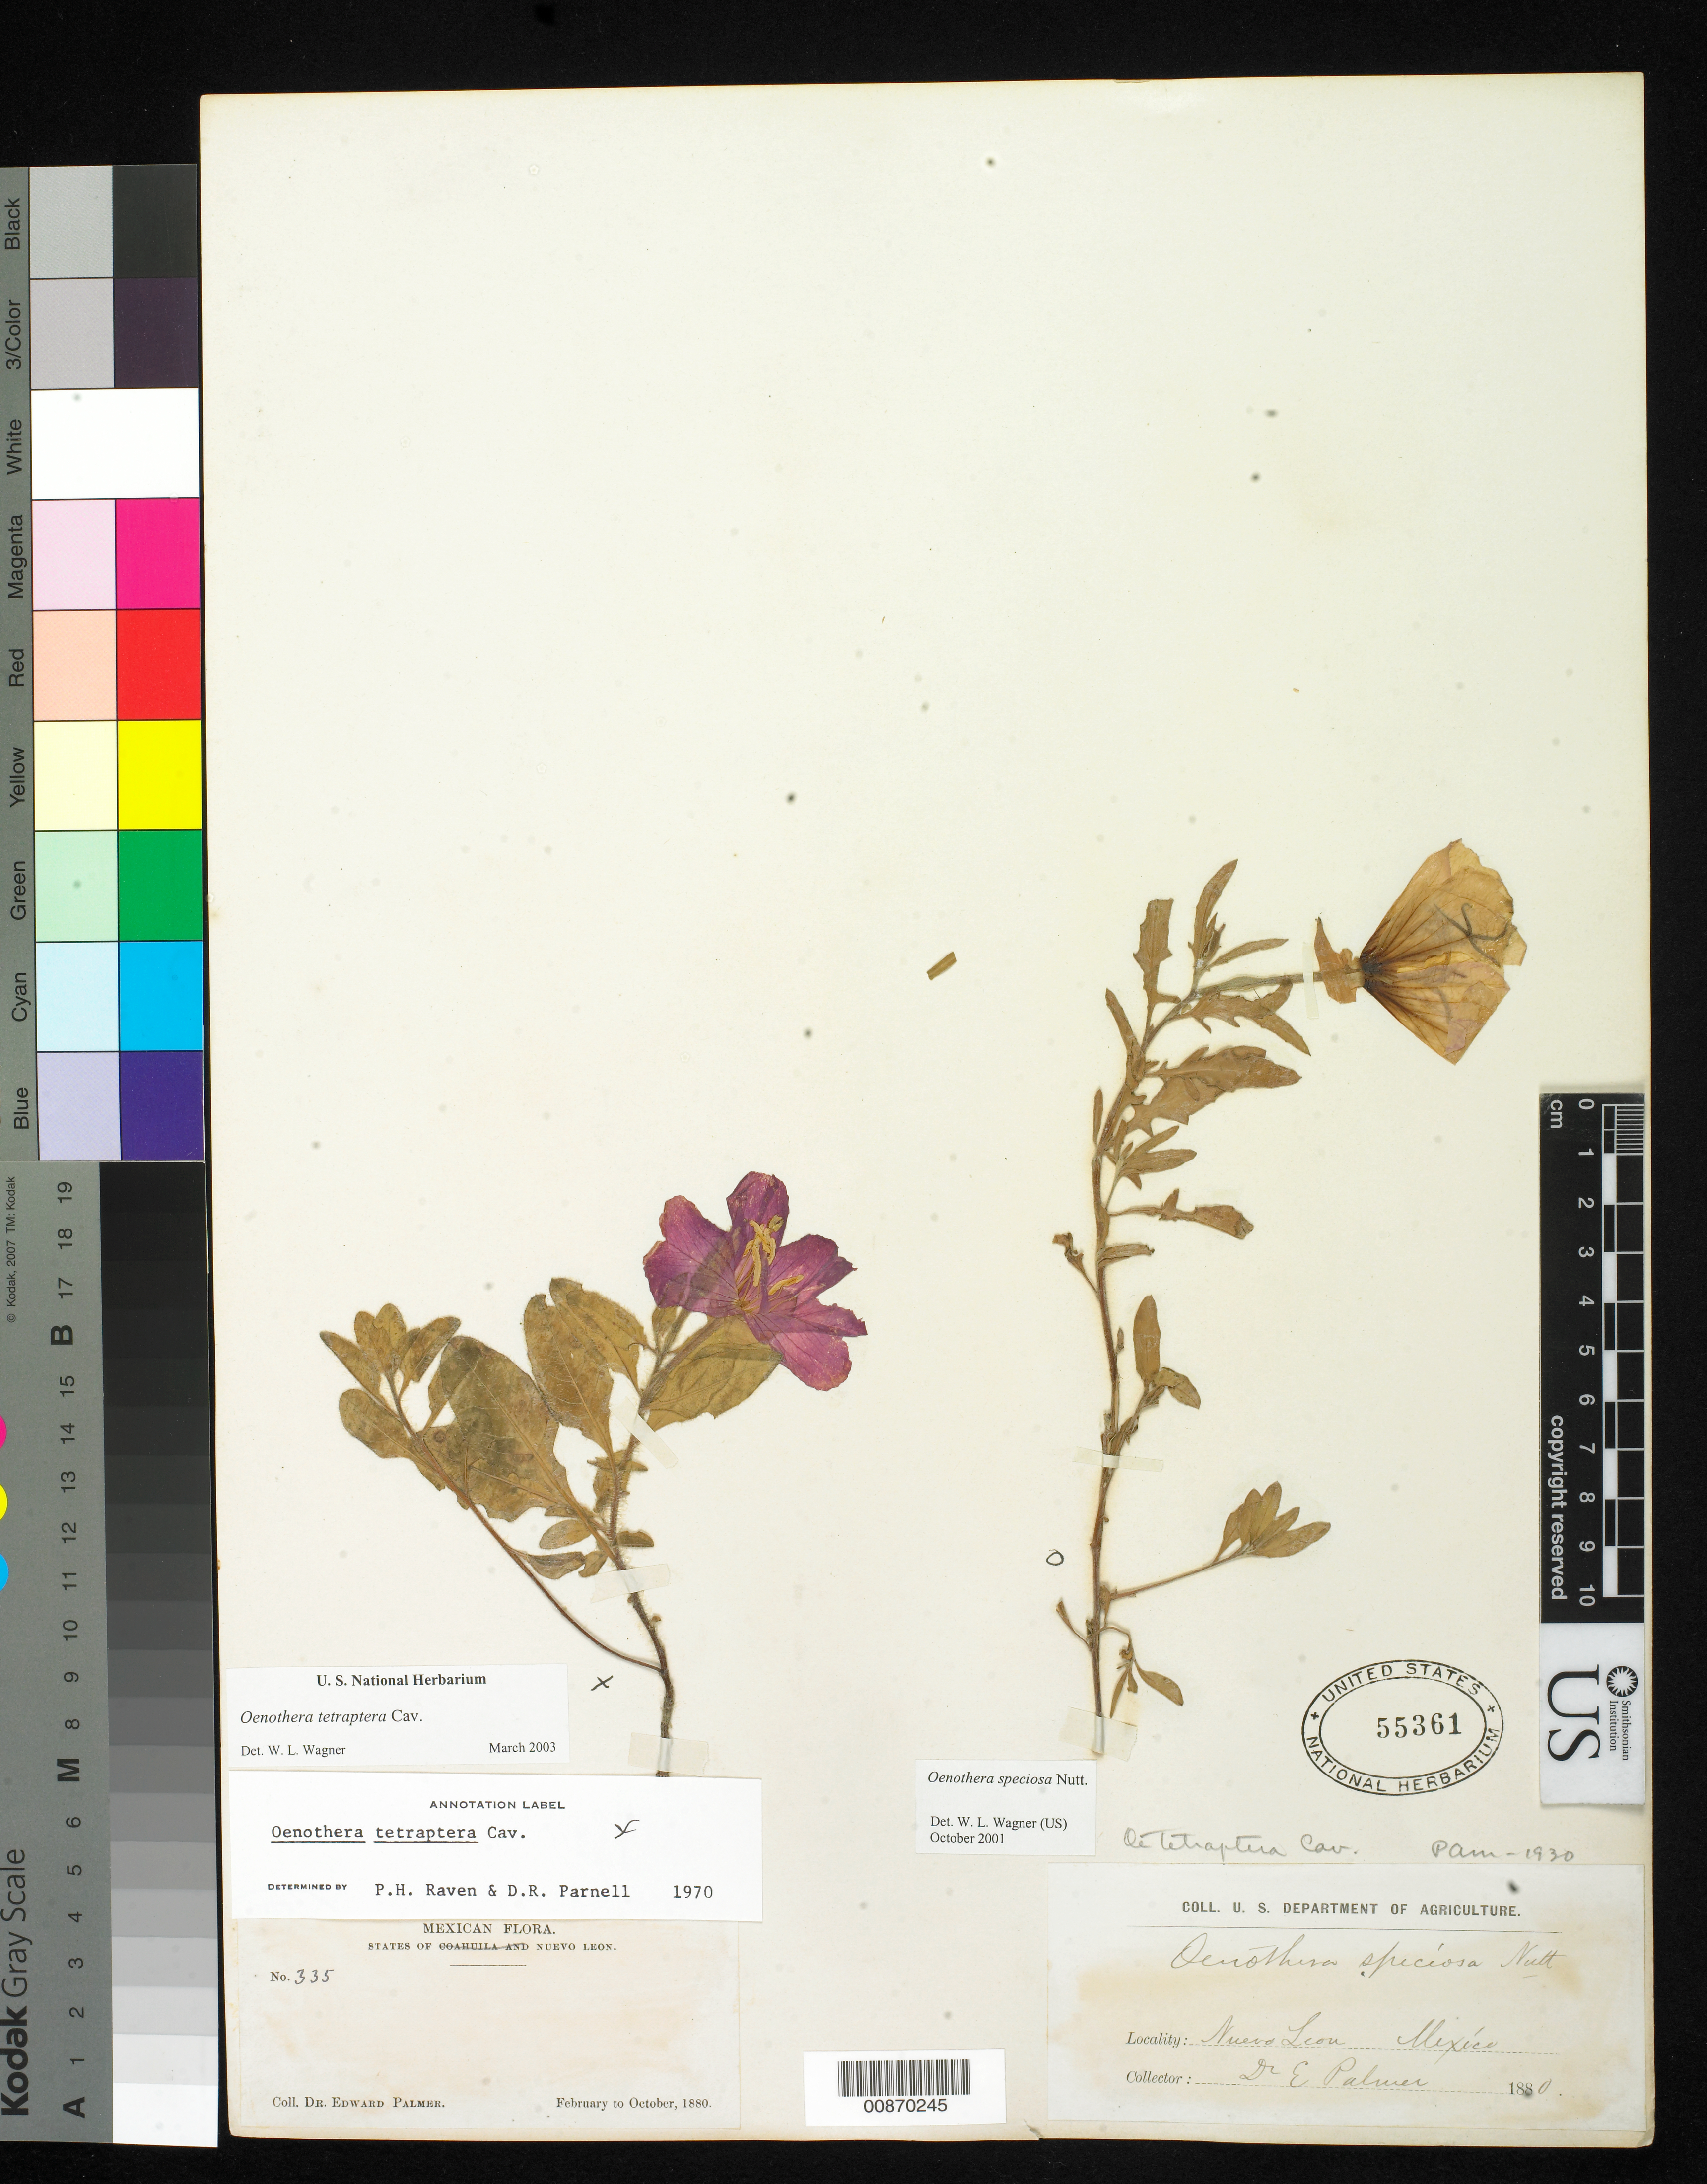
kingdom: Plantae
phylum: Tracheophyta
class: Magnoliopsida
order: Myrtales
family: Onagraceae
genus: Oenothera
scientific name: Oenothera tetraptera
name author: Cav.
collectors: E. Palmer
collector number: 335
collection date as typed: Feb 1880 to -- Oct 1880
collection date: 1880-02/1880-10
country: Mexico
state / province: Nuevo León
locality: Nuevo León.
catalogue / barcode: US 55361